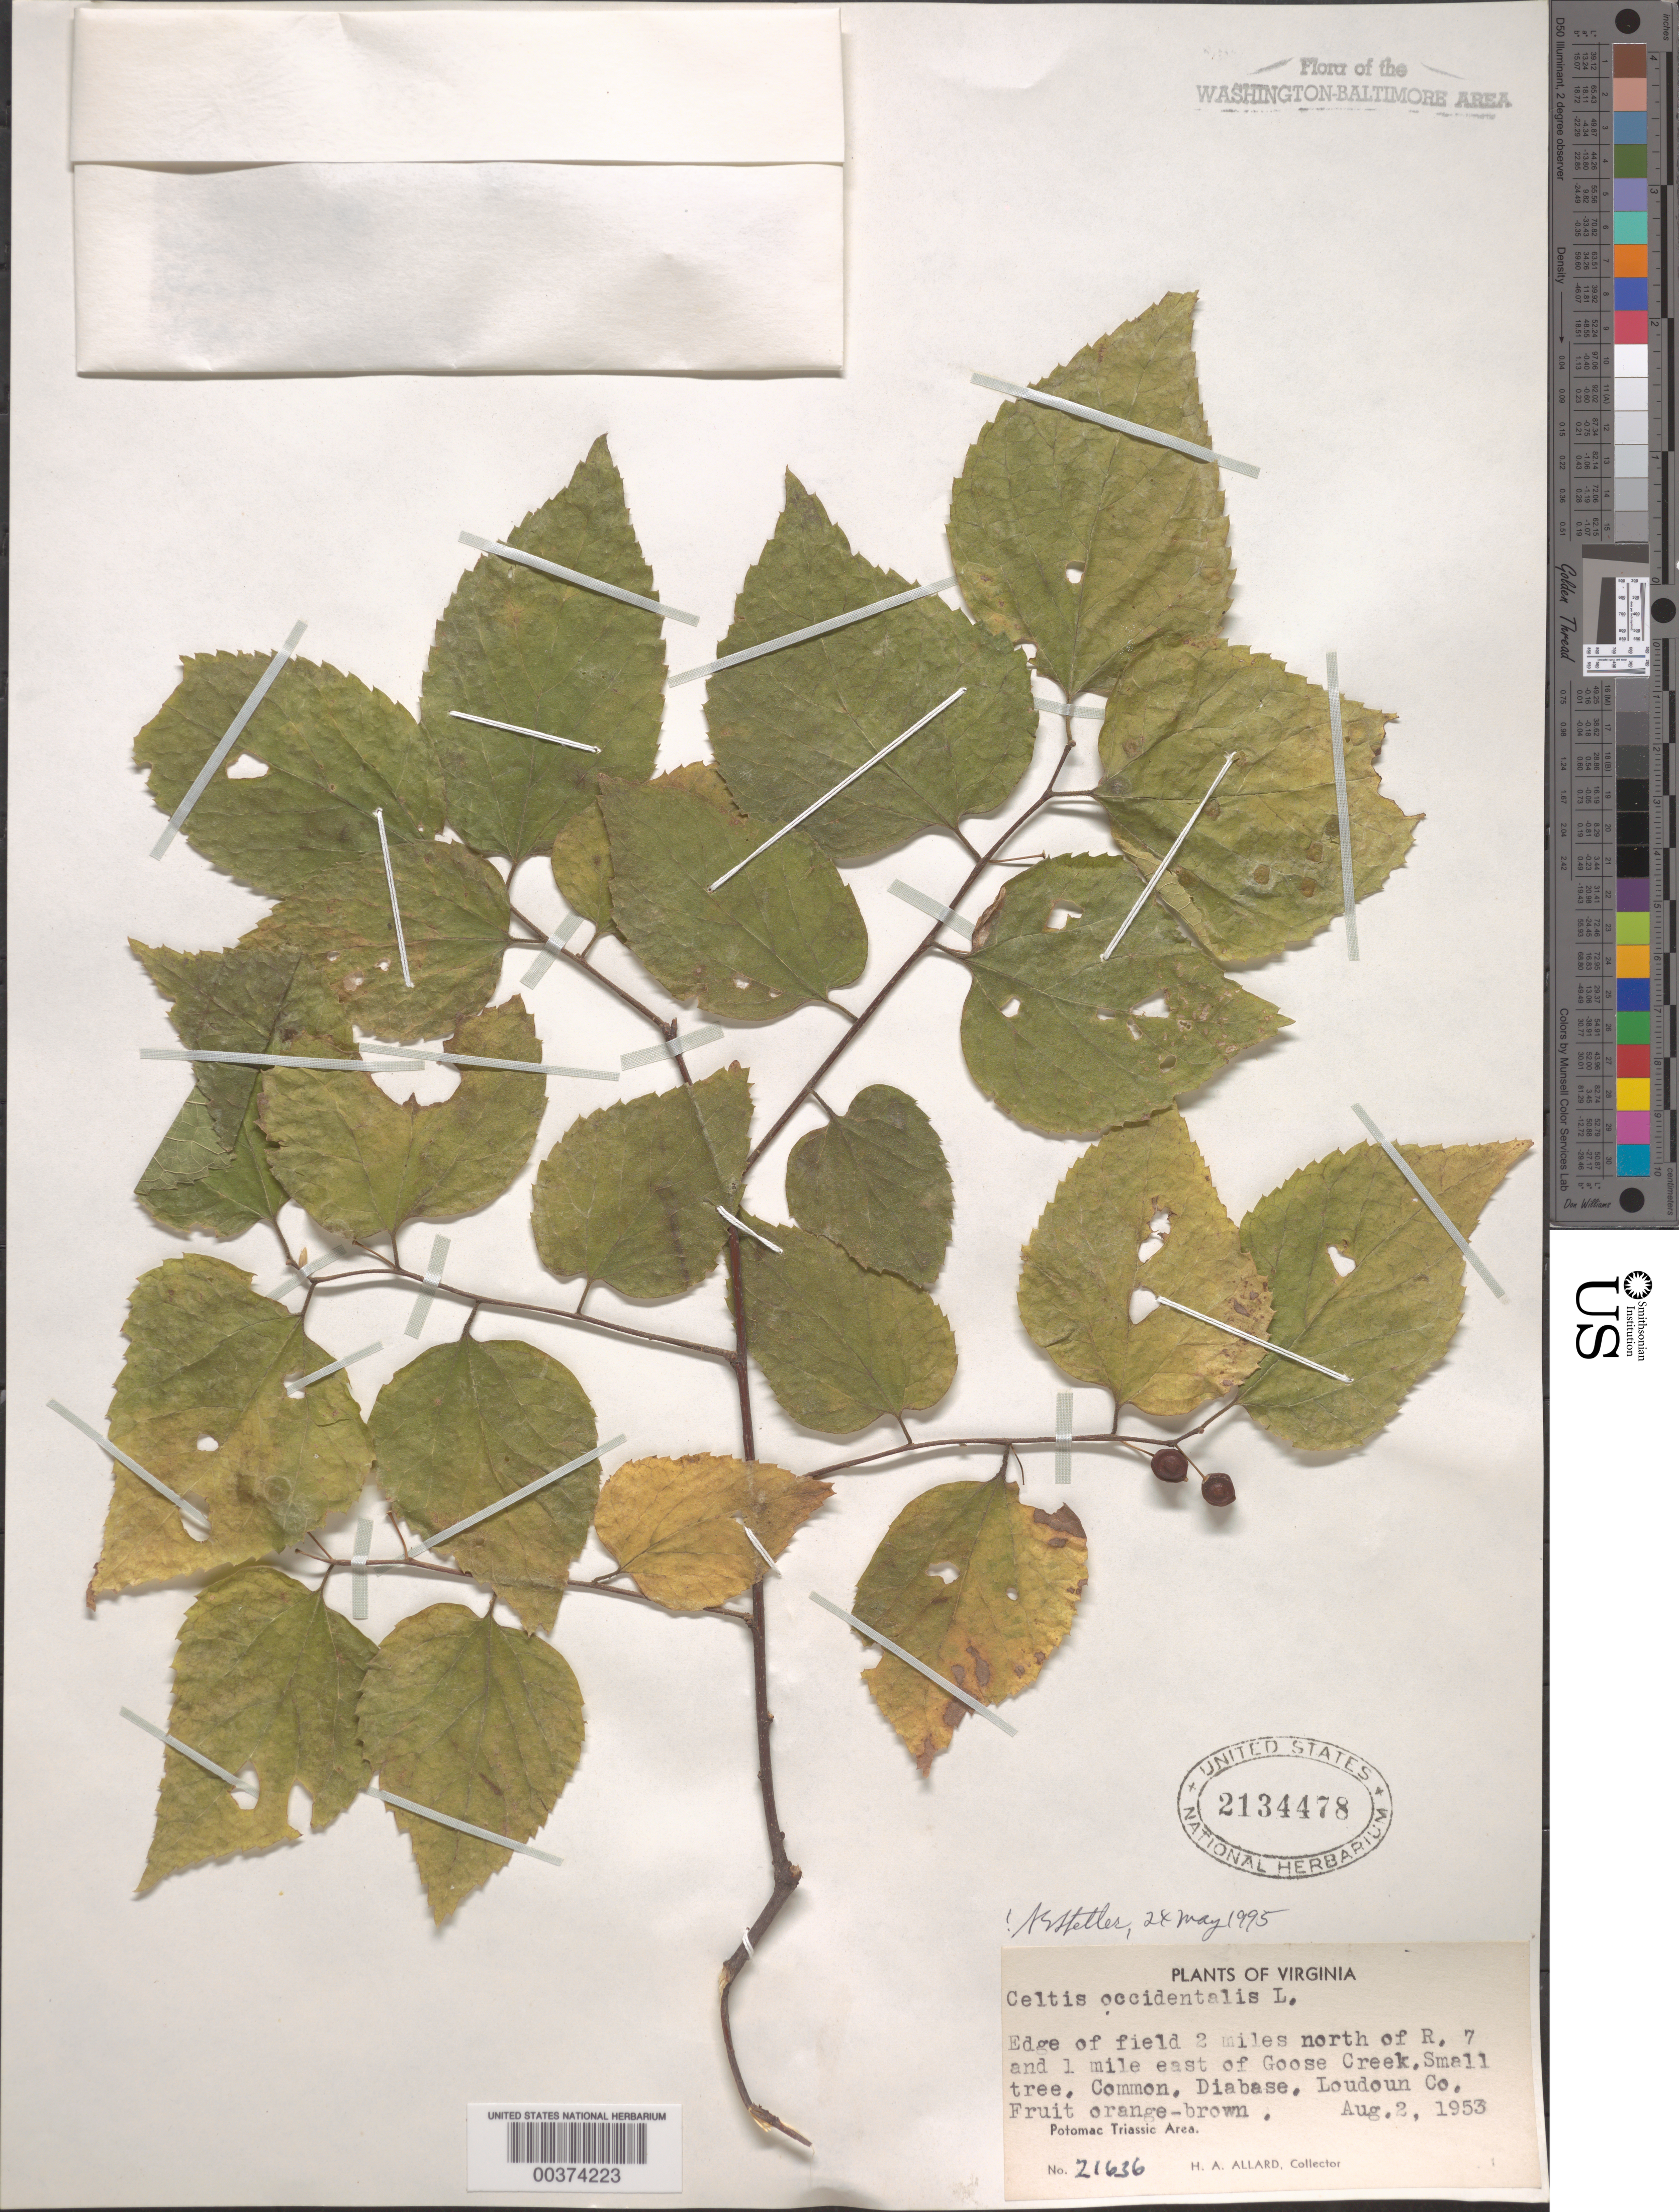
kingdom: Plantae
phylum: Tracheophyta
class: Magnoliopsida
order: Rosales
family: Cannabaceae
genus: Celtis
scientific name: Celtis occidentalis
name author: L.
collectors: H. A. Allard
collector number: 21636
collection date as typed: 02 Aug 1953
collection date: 1953-08-02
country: United States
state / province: Virginia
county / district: Loudoun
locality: North of Route 7 and east of Goose Creek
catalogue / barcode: US 2134478